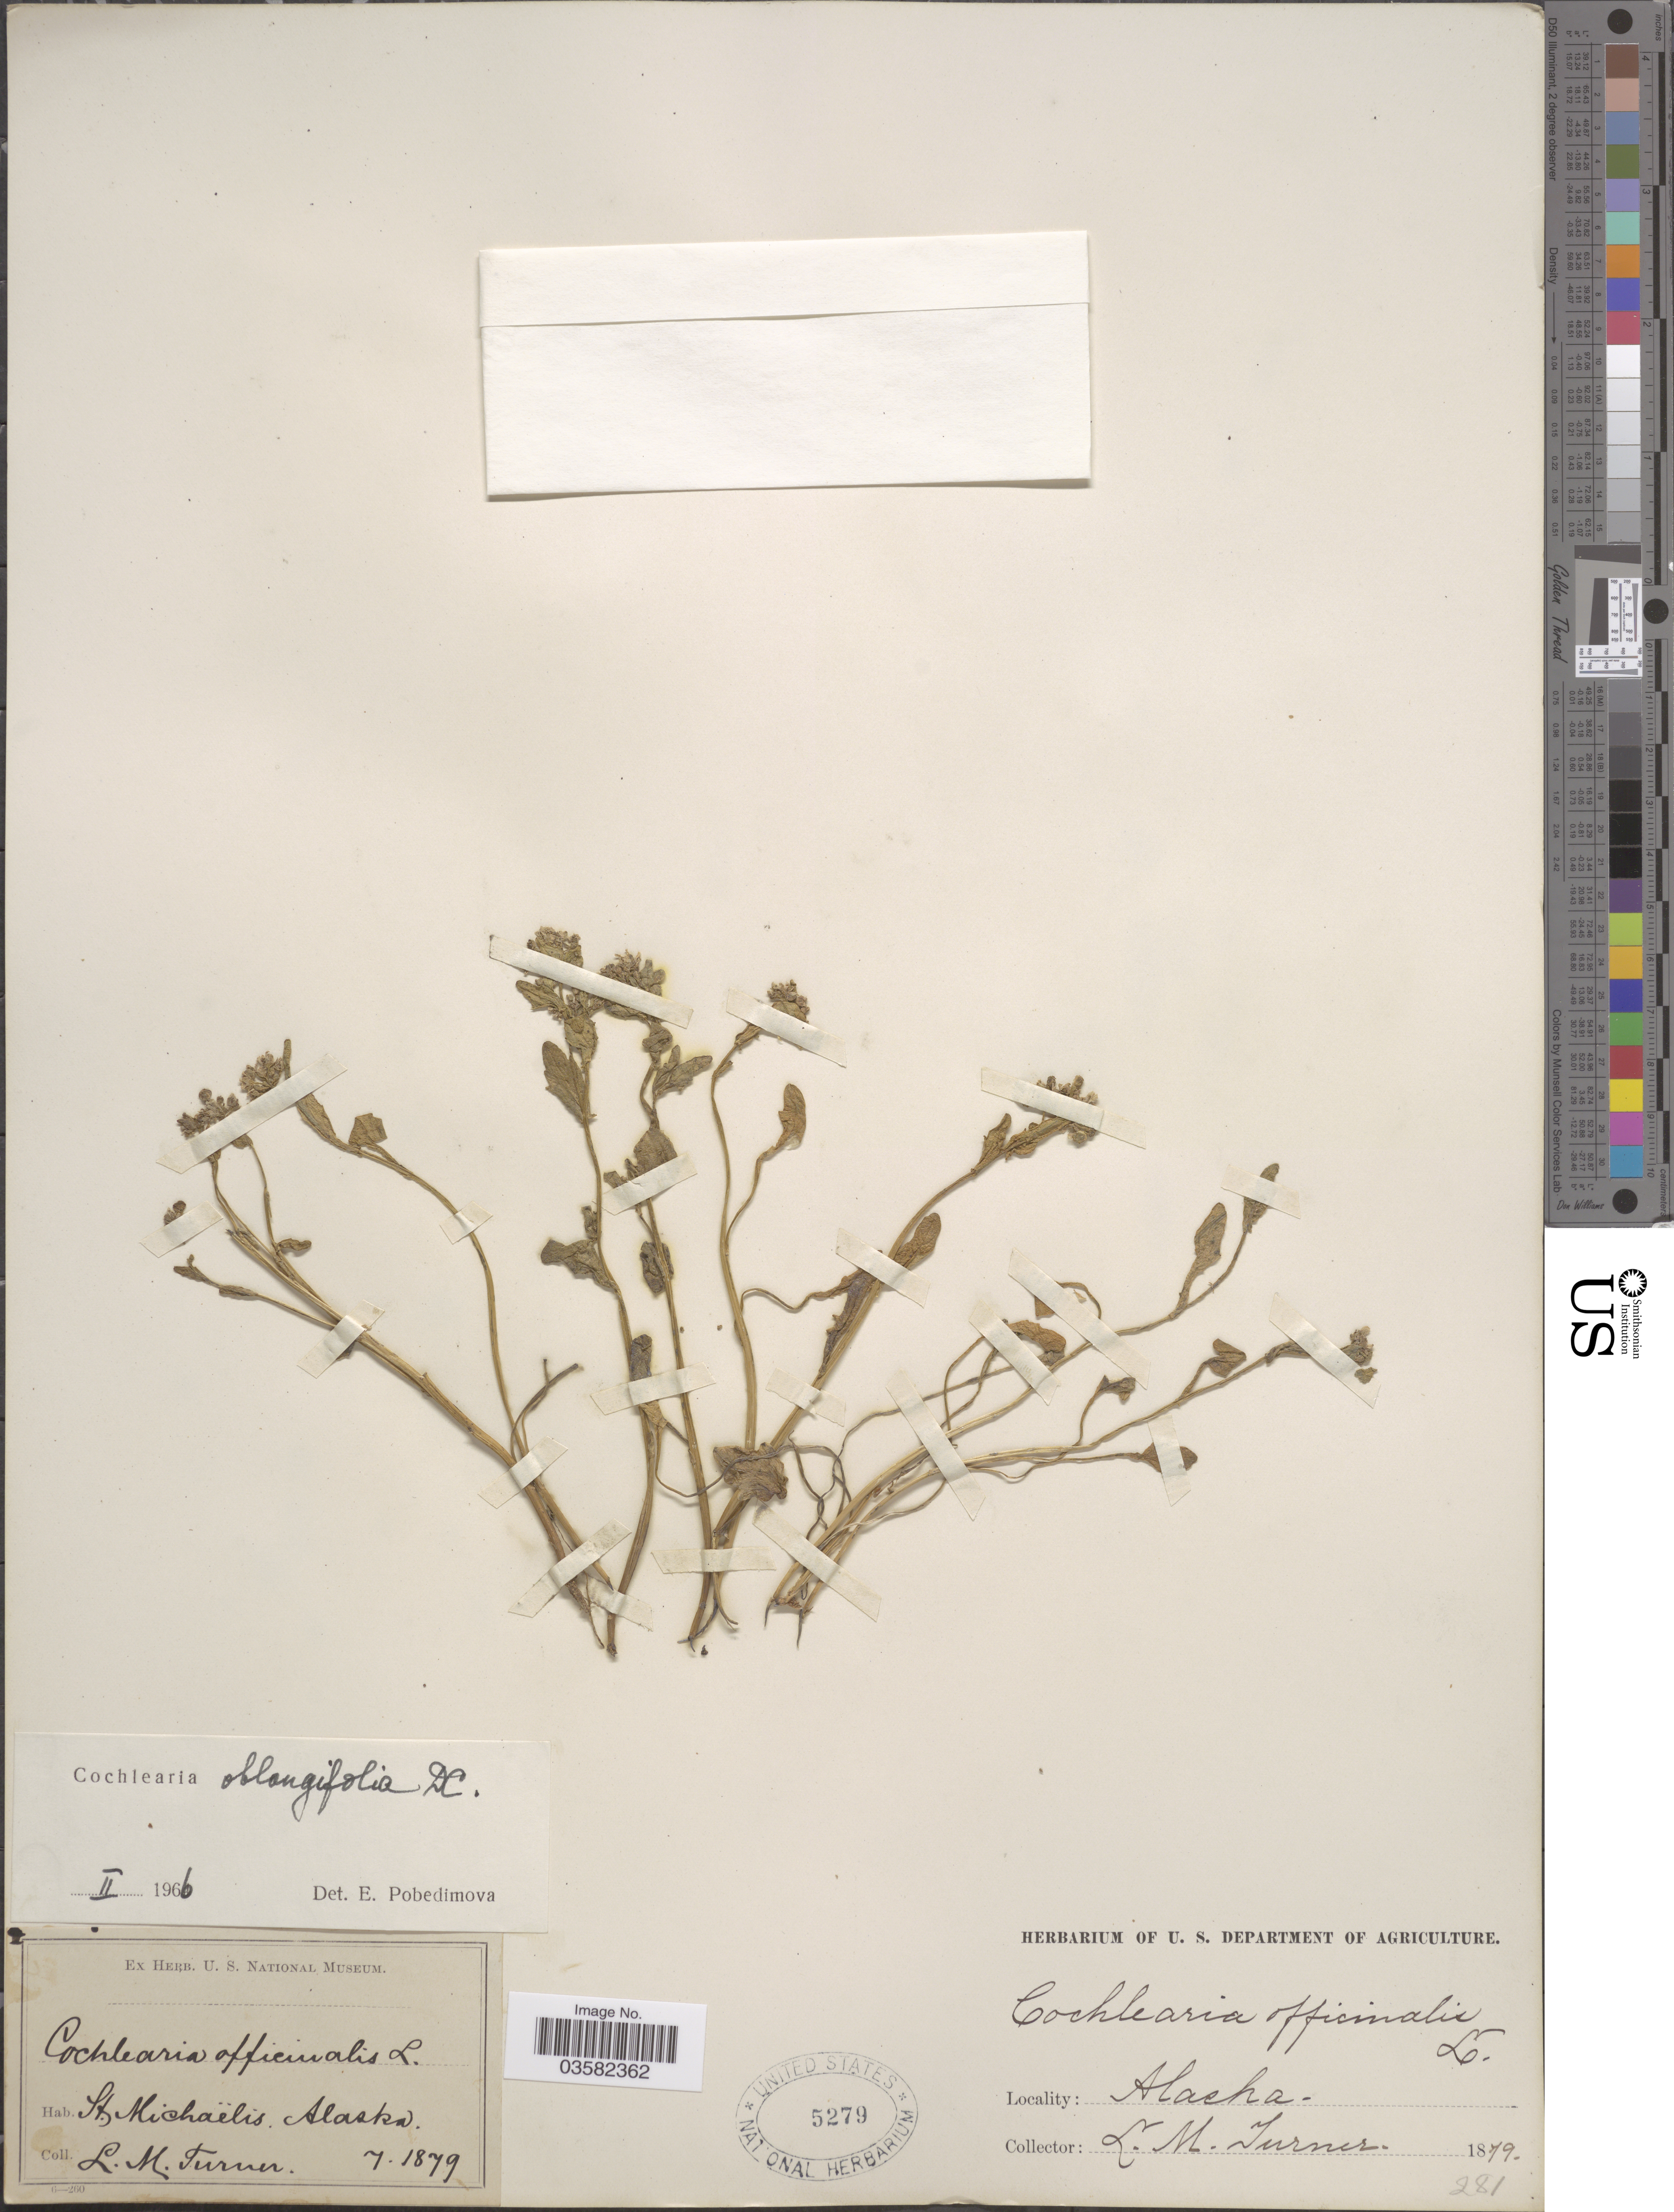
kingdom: Plantae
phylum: Tracheophyta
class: Magnoliopsida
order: Brassicales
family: Brassicaceae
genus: Cochlearia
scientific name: Cochlearia oblongifolia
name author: DC.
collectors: L. M. Turner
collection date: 1879-07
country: United States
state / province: Alaska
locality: St. Michaël's.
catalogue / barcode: US 5279